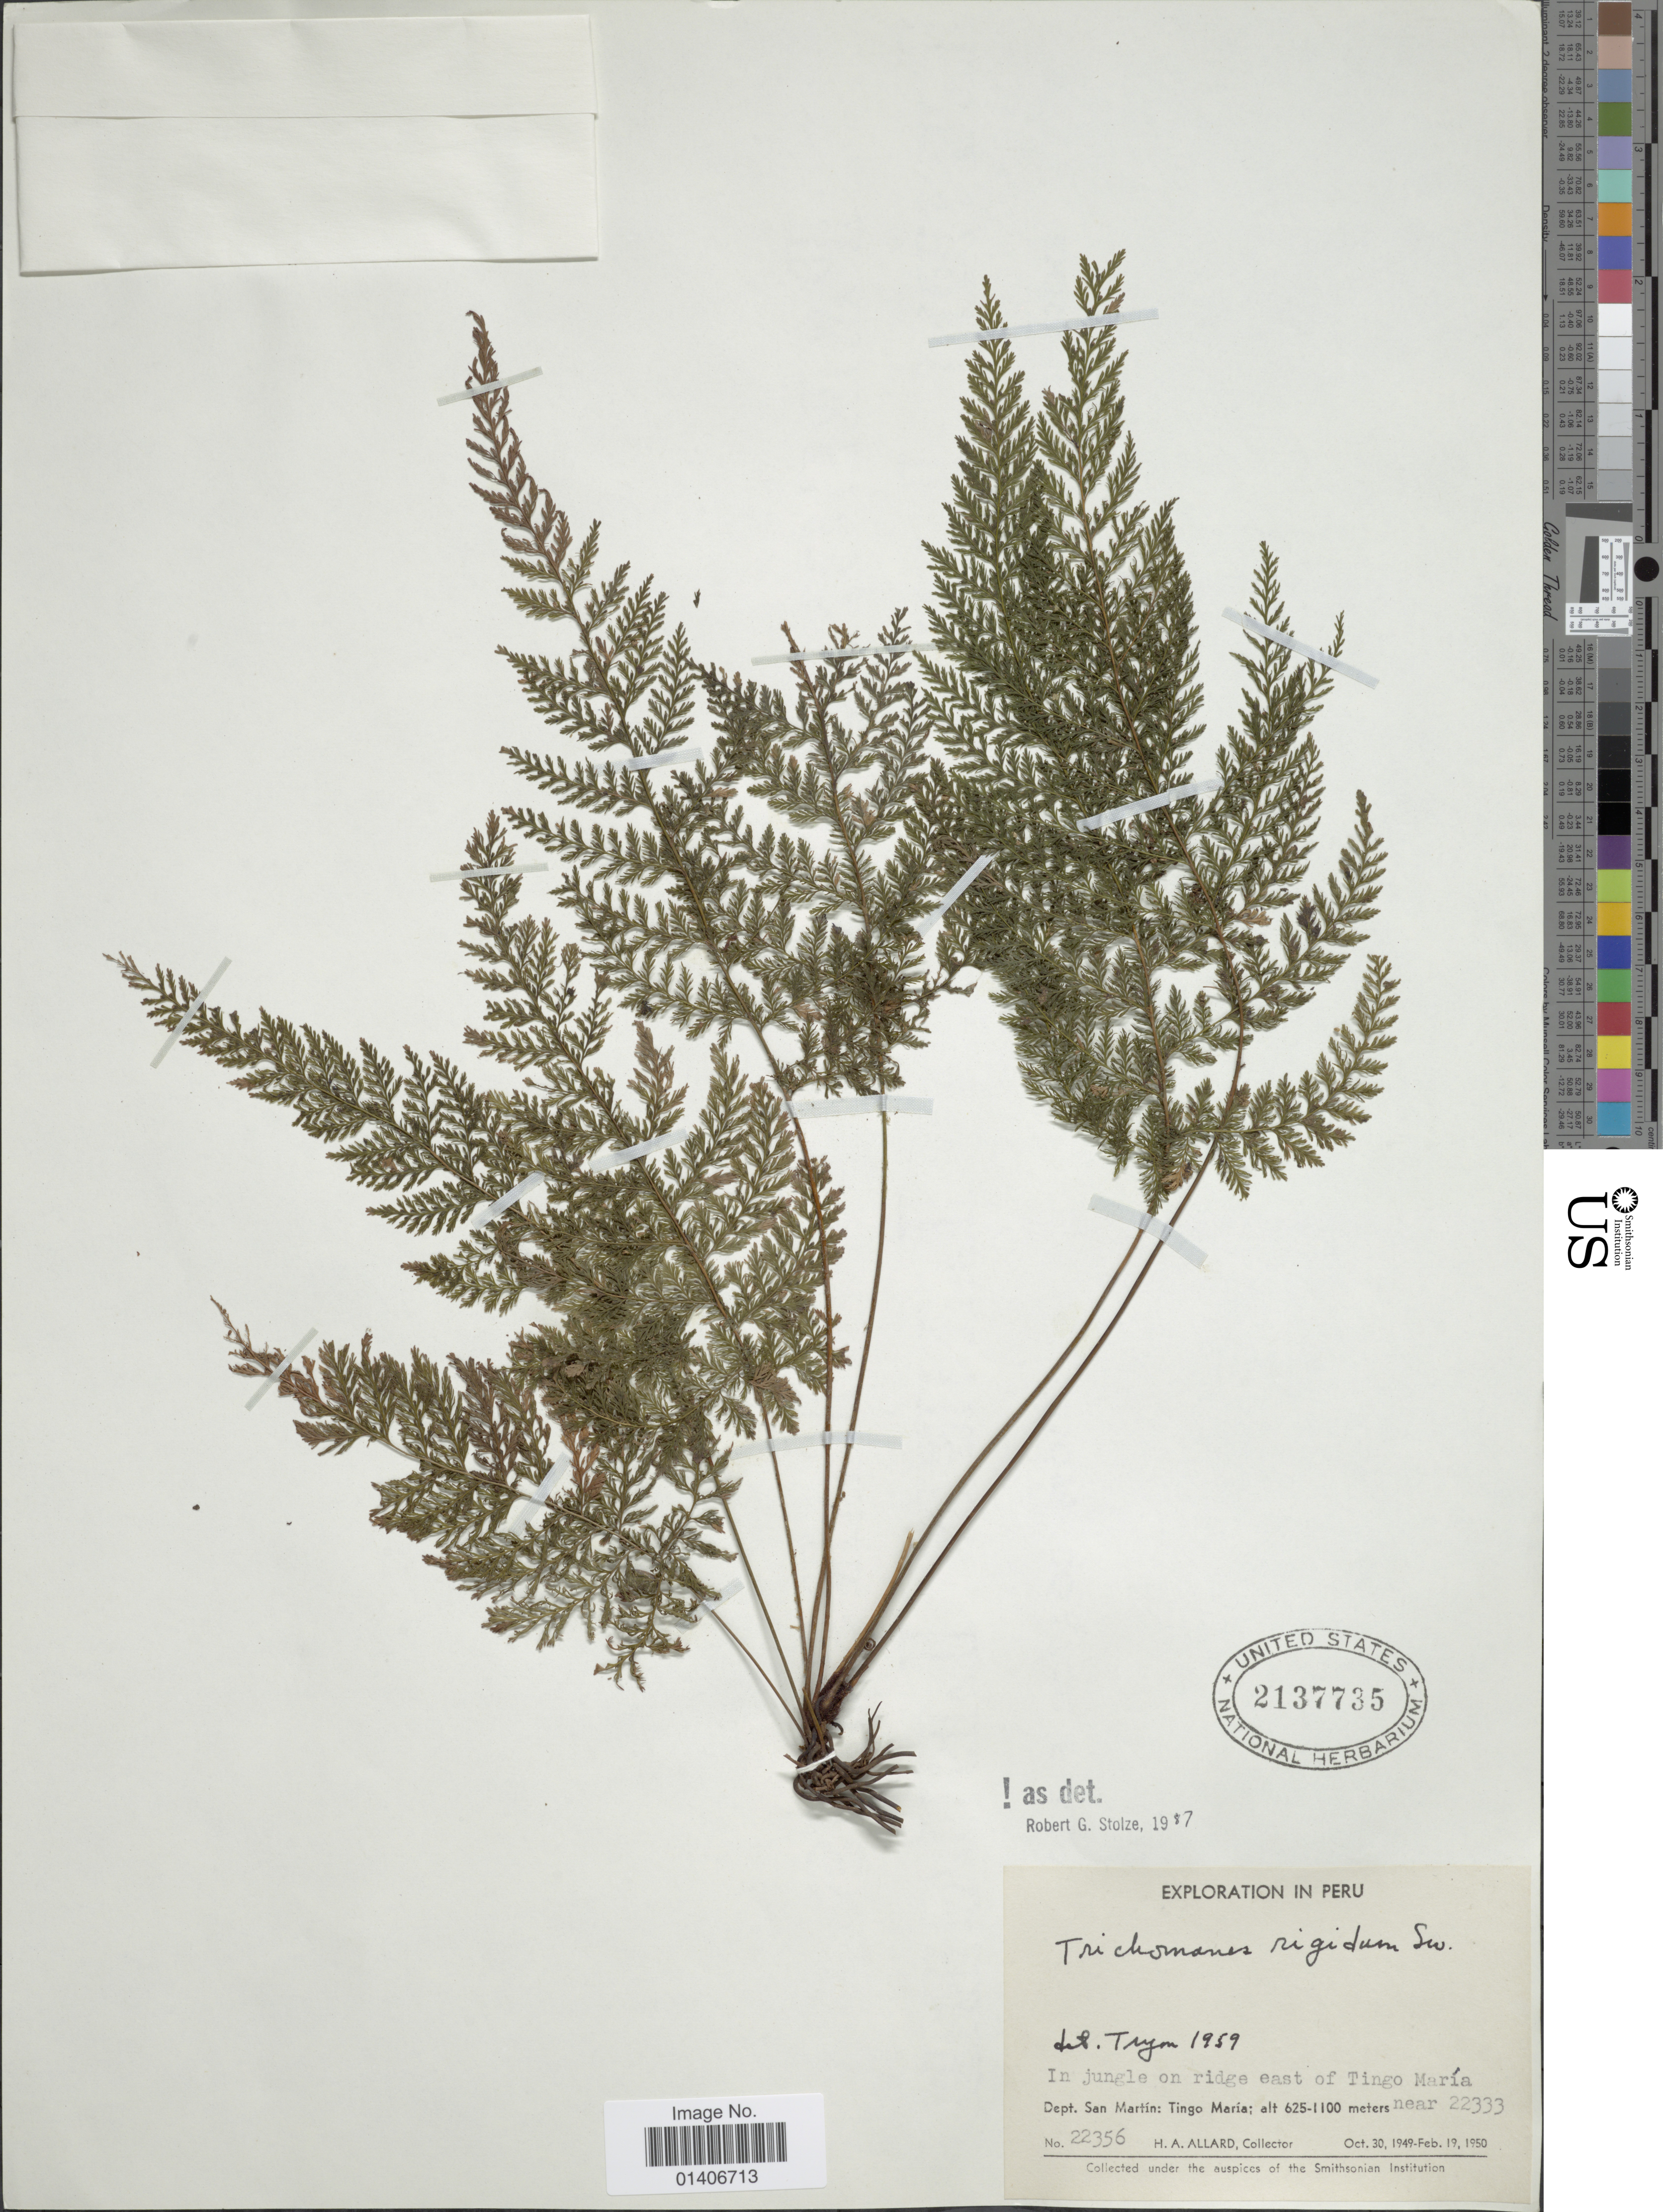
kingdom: Plantae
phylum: Tracheophyta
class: Polypodiopsida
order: Hymenophyllales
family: Hymenophyllaceae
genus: Abrodictyum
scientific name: Abrodictyum rigidum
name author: (Sw.) Ebihara & Dubuisson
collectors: H. A. Allard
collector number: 22356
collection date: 1949-10-30/1950-02-19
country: Peru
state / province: San Martín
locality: In jungle on ridge east of Tingo María, Dept San Martin: Tingo María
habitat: in jungle on ridge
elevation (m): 625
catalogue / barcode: US 2137735